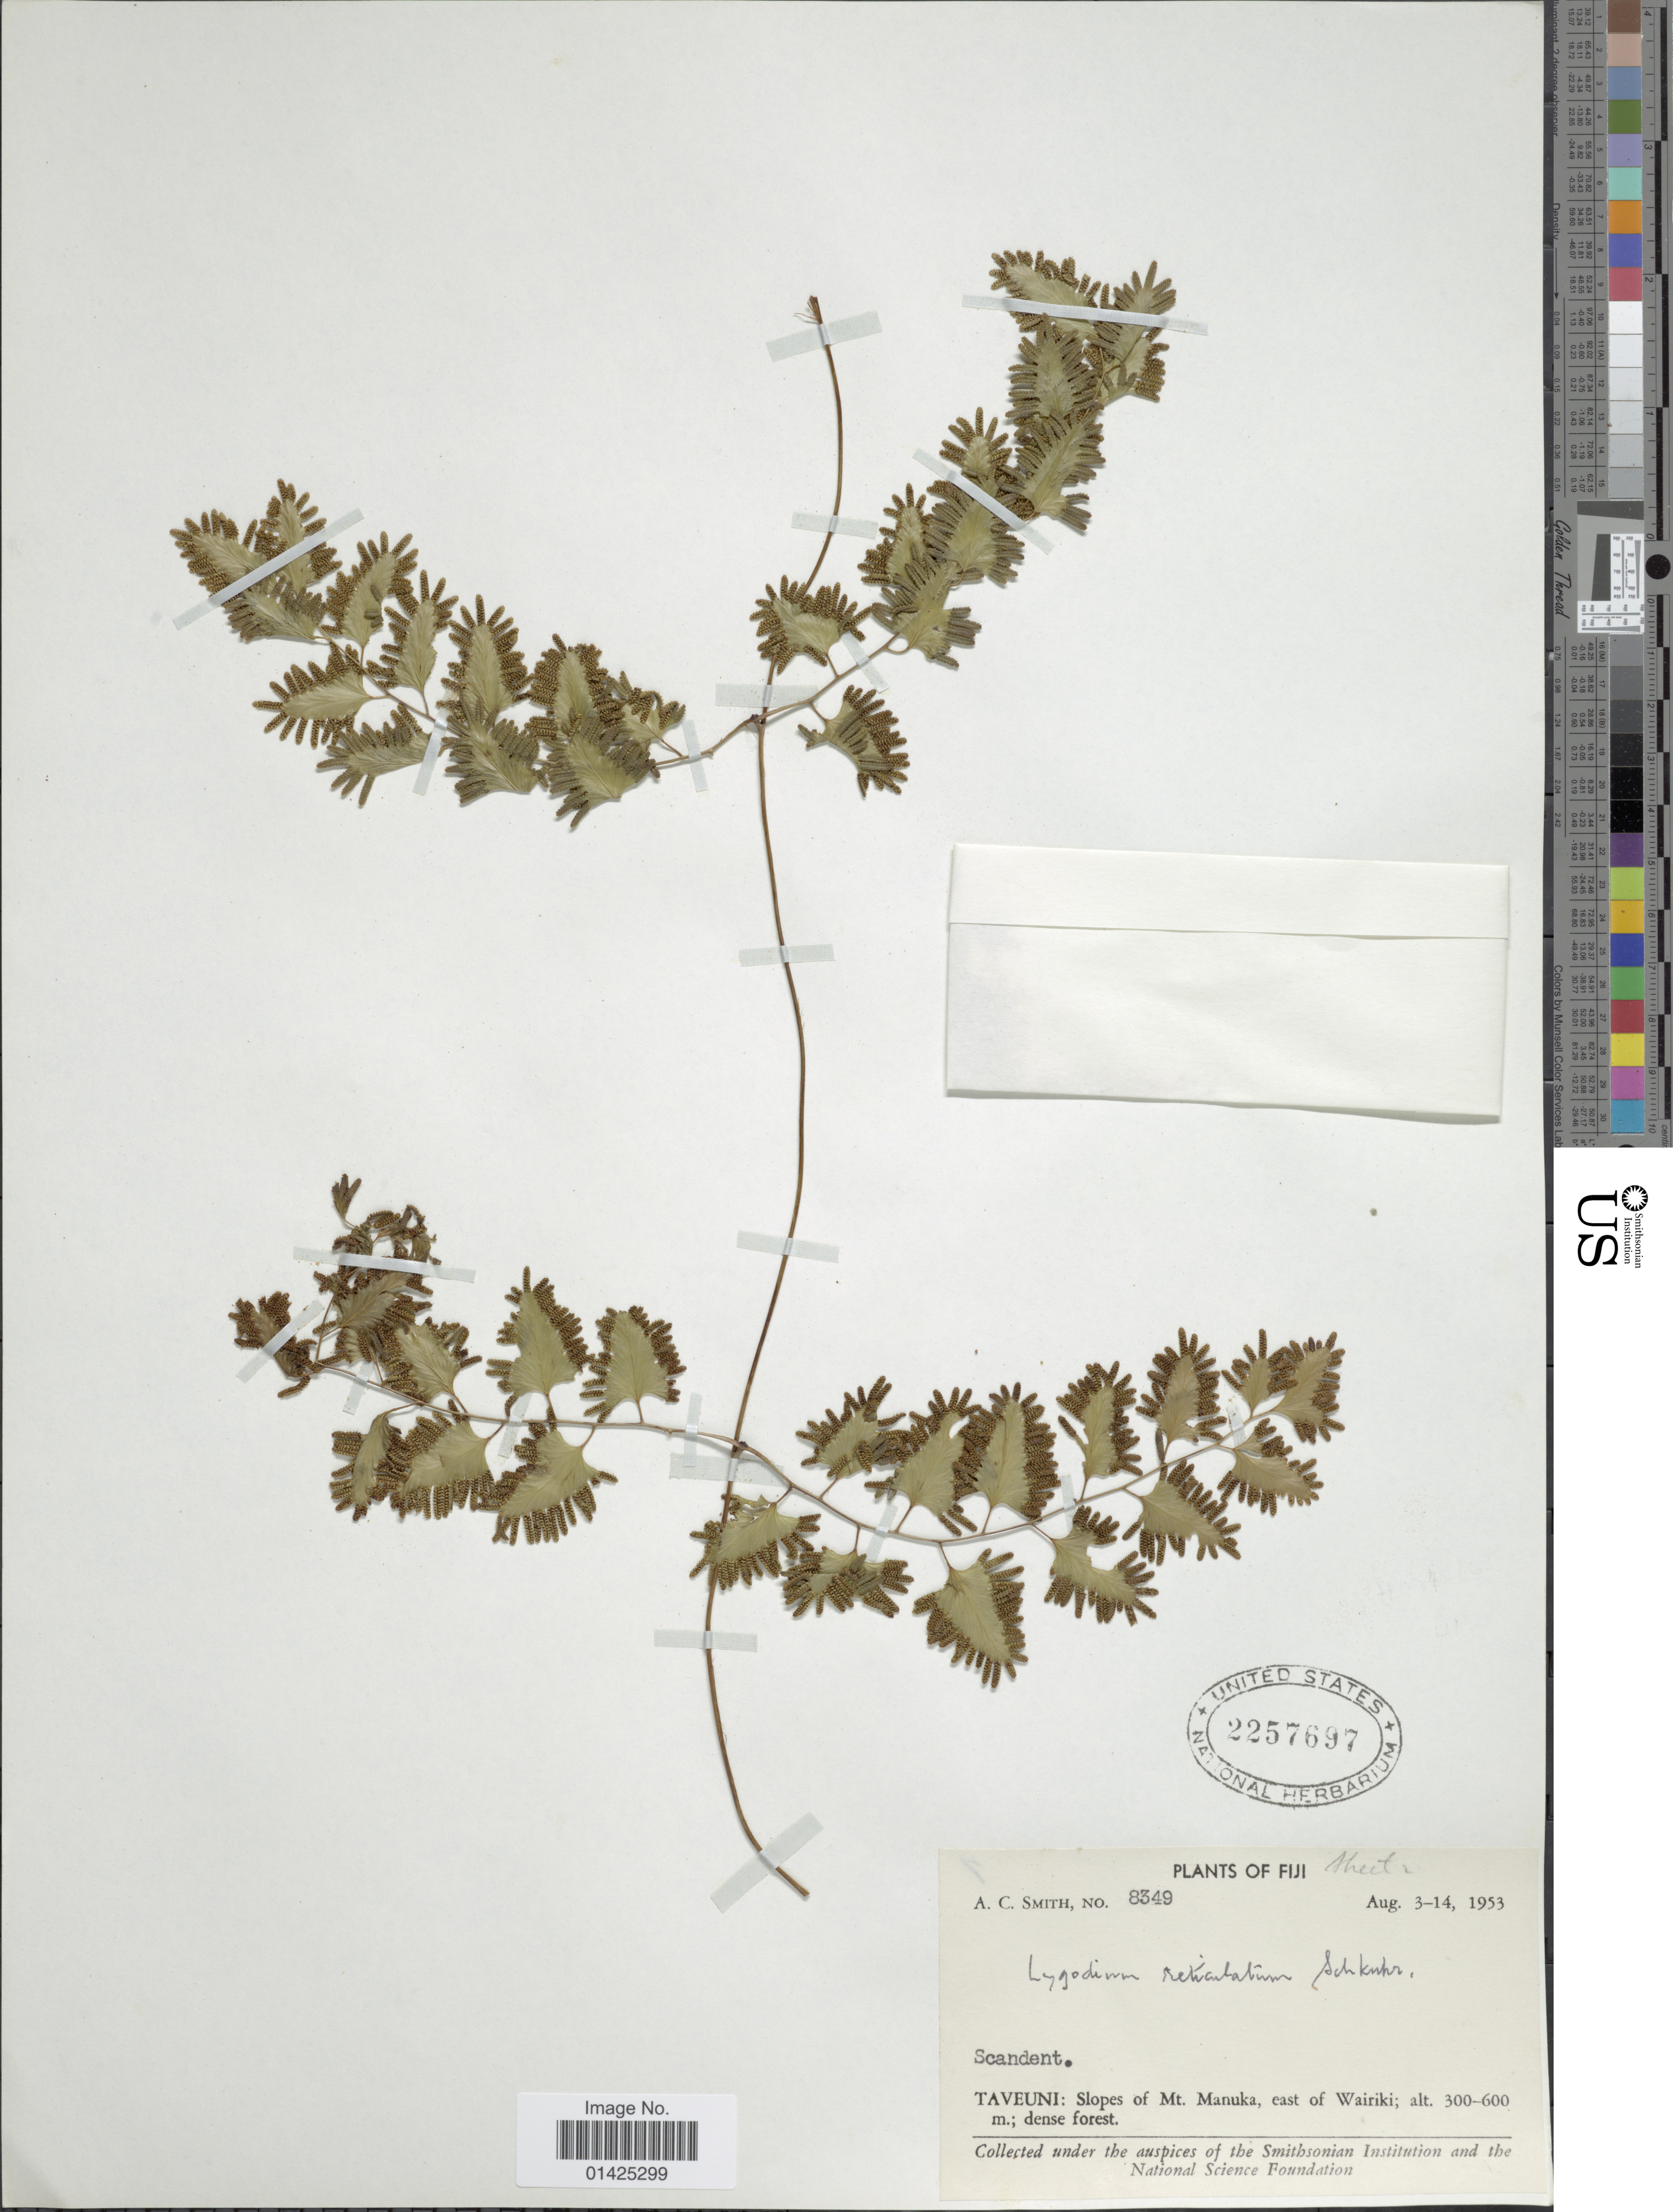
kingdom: Plantae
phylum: Tracheophyta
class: Polypodiopsida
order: Schizaeales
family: Lygodiaceae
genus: Lygodium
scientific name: Lygodium reticulatum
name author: Schkuhr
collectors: A. C. Smith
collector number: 8349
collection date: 1953-08-03/1953-08-14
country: Fiji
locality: Taveuni: Slopes of Mt. Manuka, east of Wairiki, dense forest.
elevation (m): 300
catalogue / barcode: US 2257697